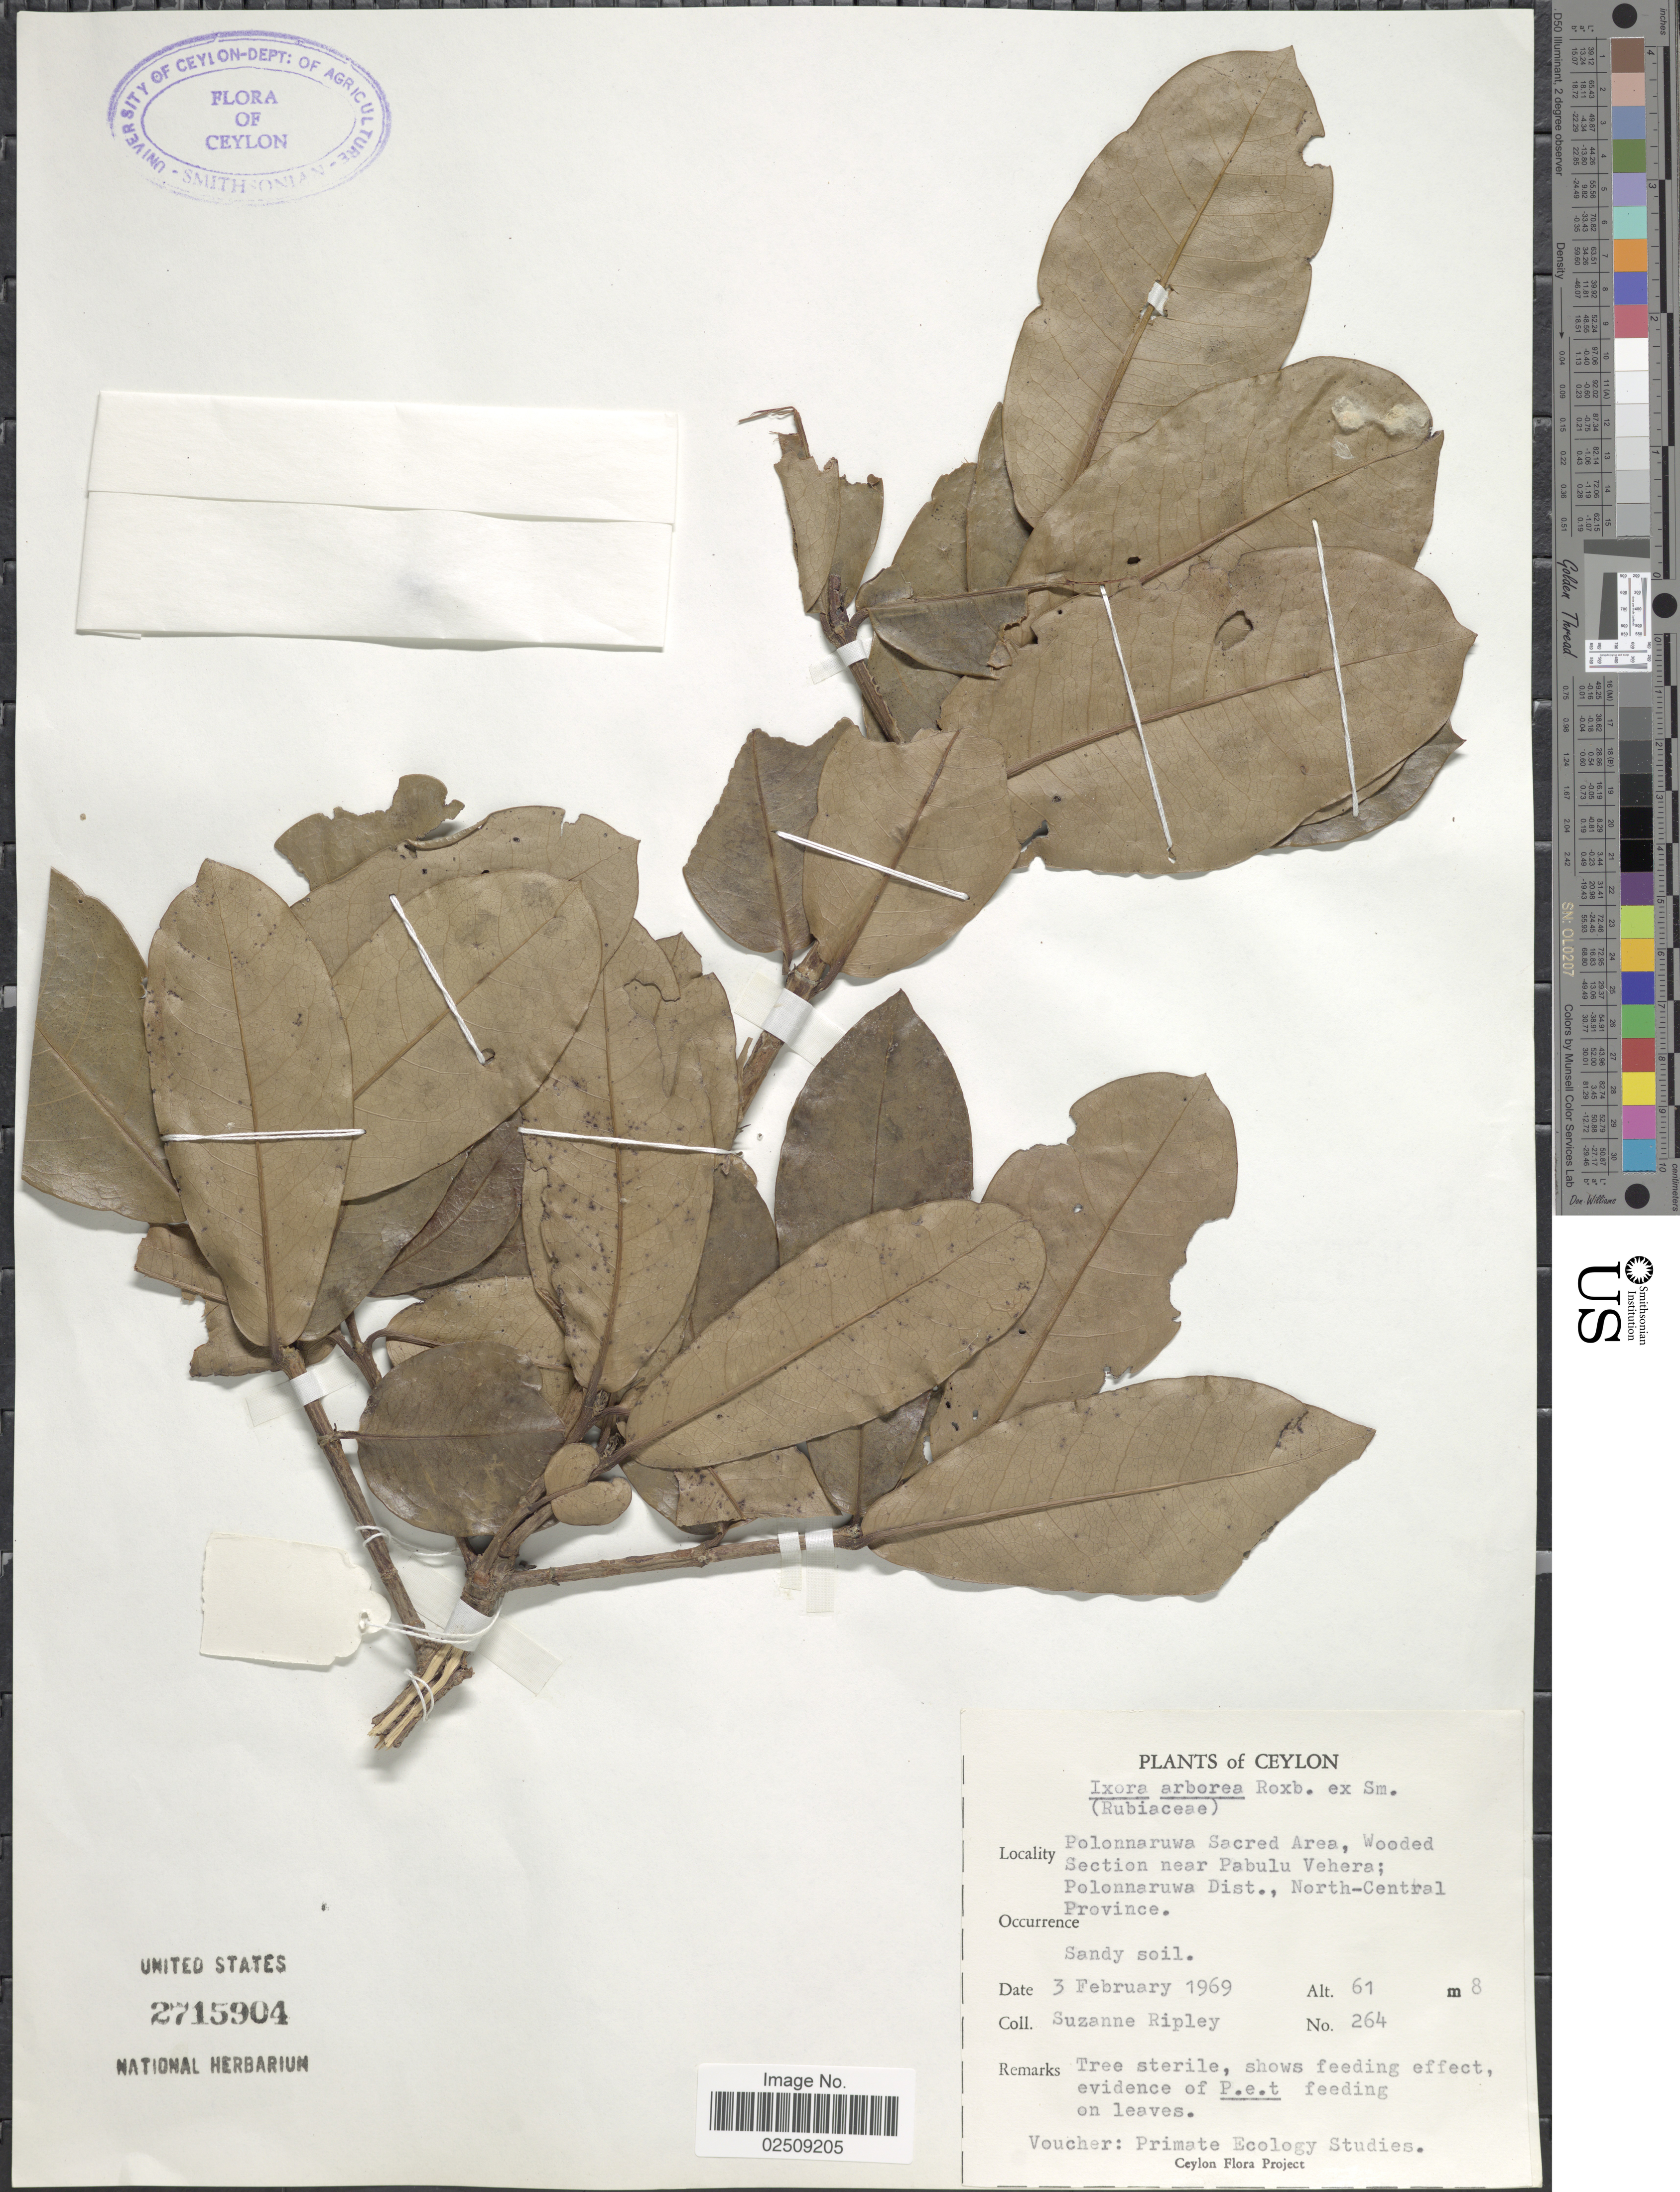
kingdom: Plantae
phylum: Tracheophyta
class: Magnoliopsida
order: Gentianales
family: Rubiaceae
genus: Ixora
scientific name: Ixora pavetta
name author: Andrews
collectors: S. Ripley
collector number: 264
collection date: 1969-02-03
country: Sri Lanka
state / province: North Central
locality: Ceylon. Polonnaruwa Sacred Area, Wooded Section near Pabulu Vehera; Polonnaruwa Dist.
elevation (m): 61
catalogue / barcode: US 2715904